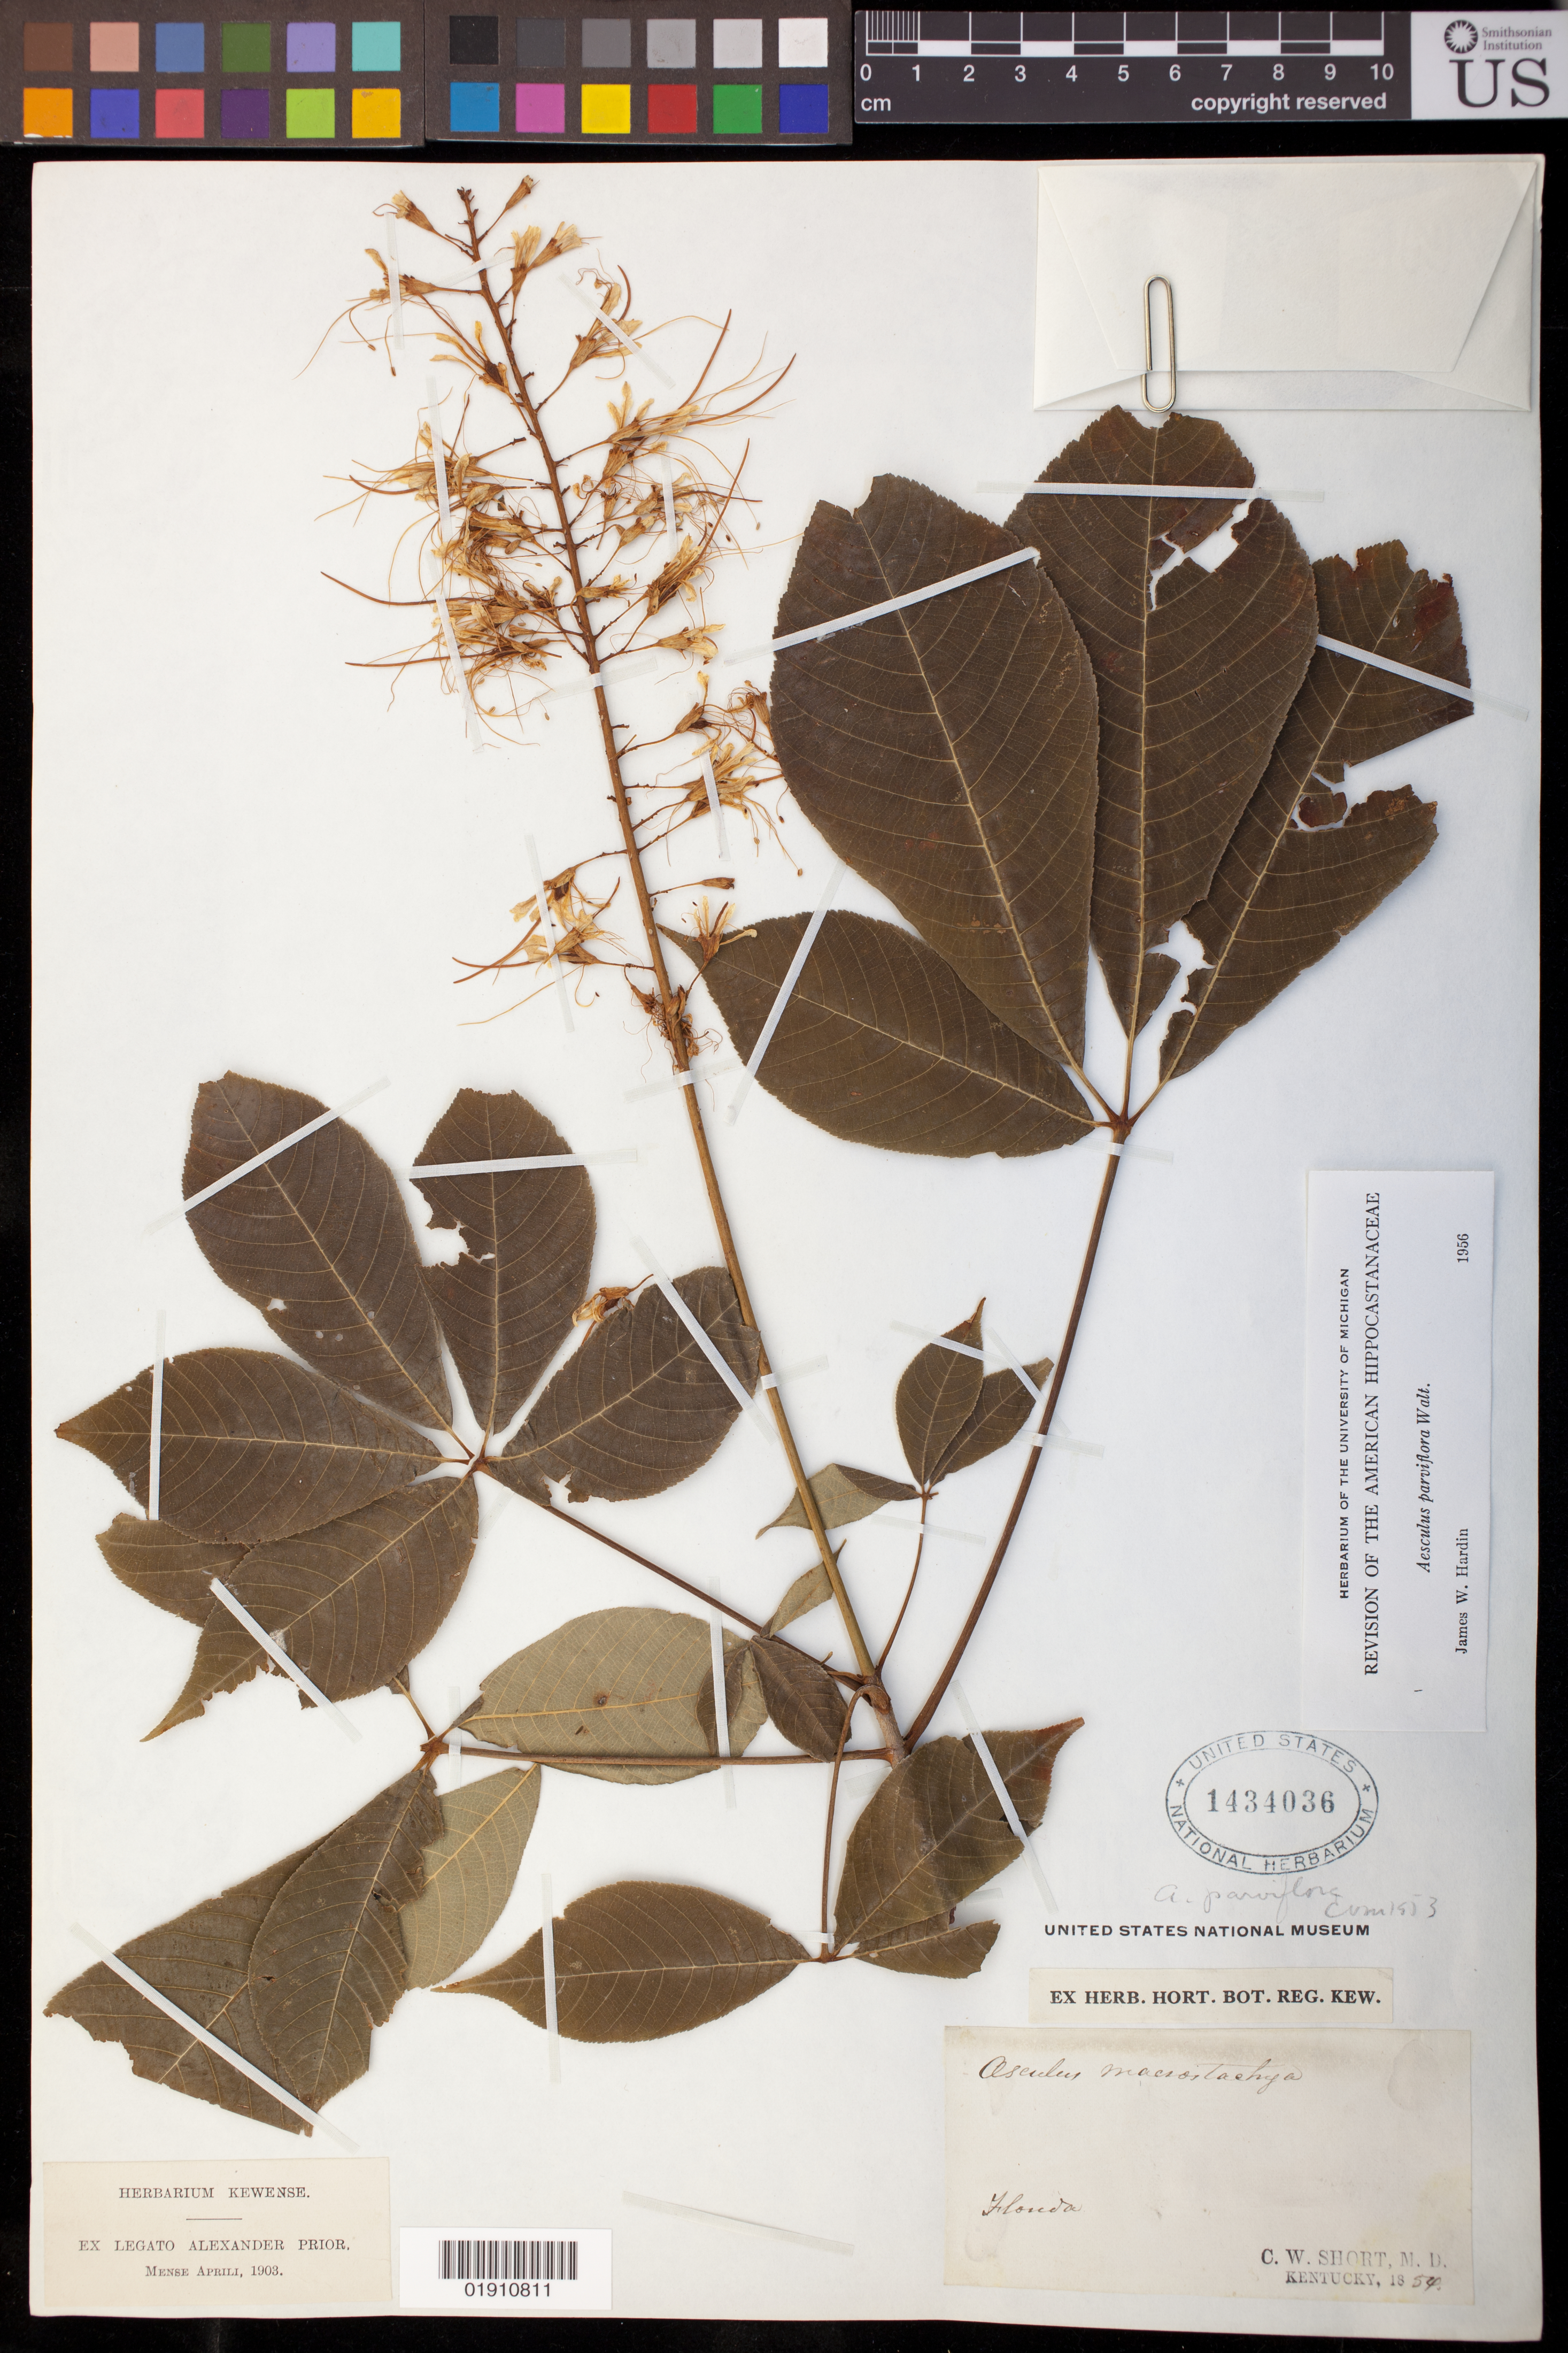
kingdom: Plantae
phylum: Tracheophyta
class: Magnoliopsida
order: Sapindales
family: Sapindaceae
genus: Aesculus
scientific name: Aesculus parviflora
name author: Walter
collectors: C. W. Short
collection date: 1854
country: United States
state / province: Florida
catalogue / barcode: US 1434036